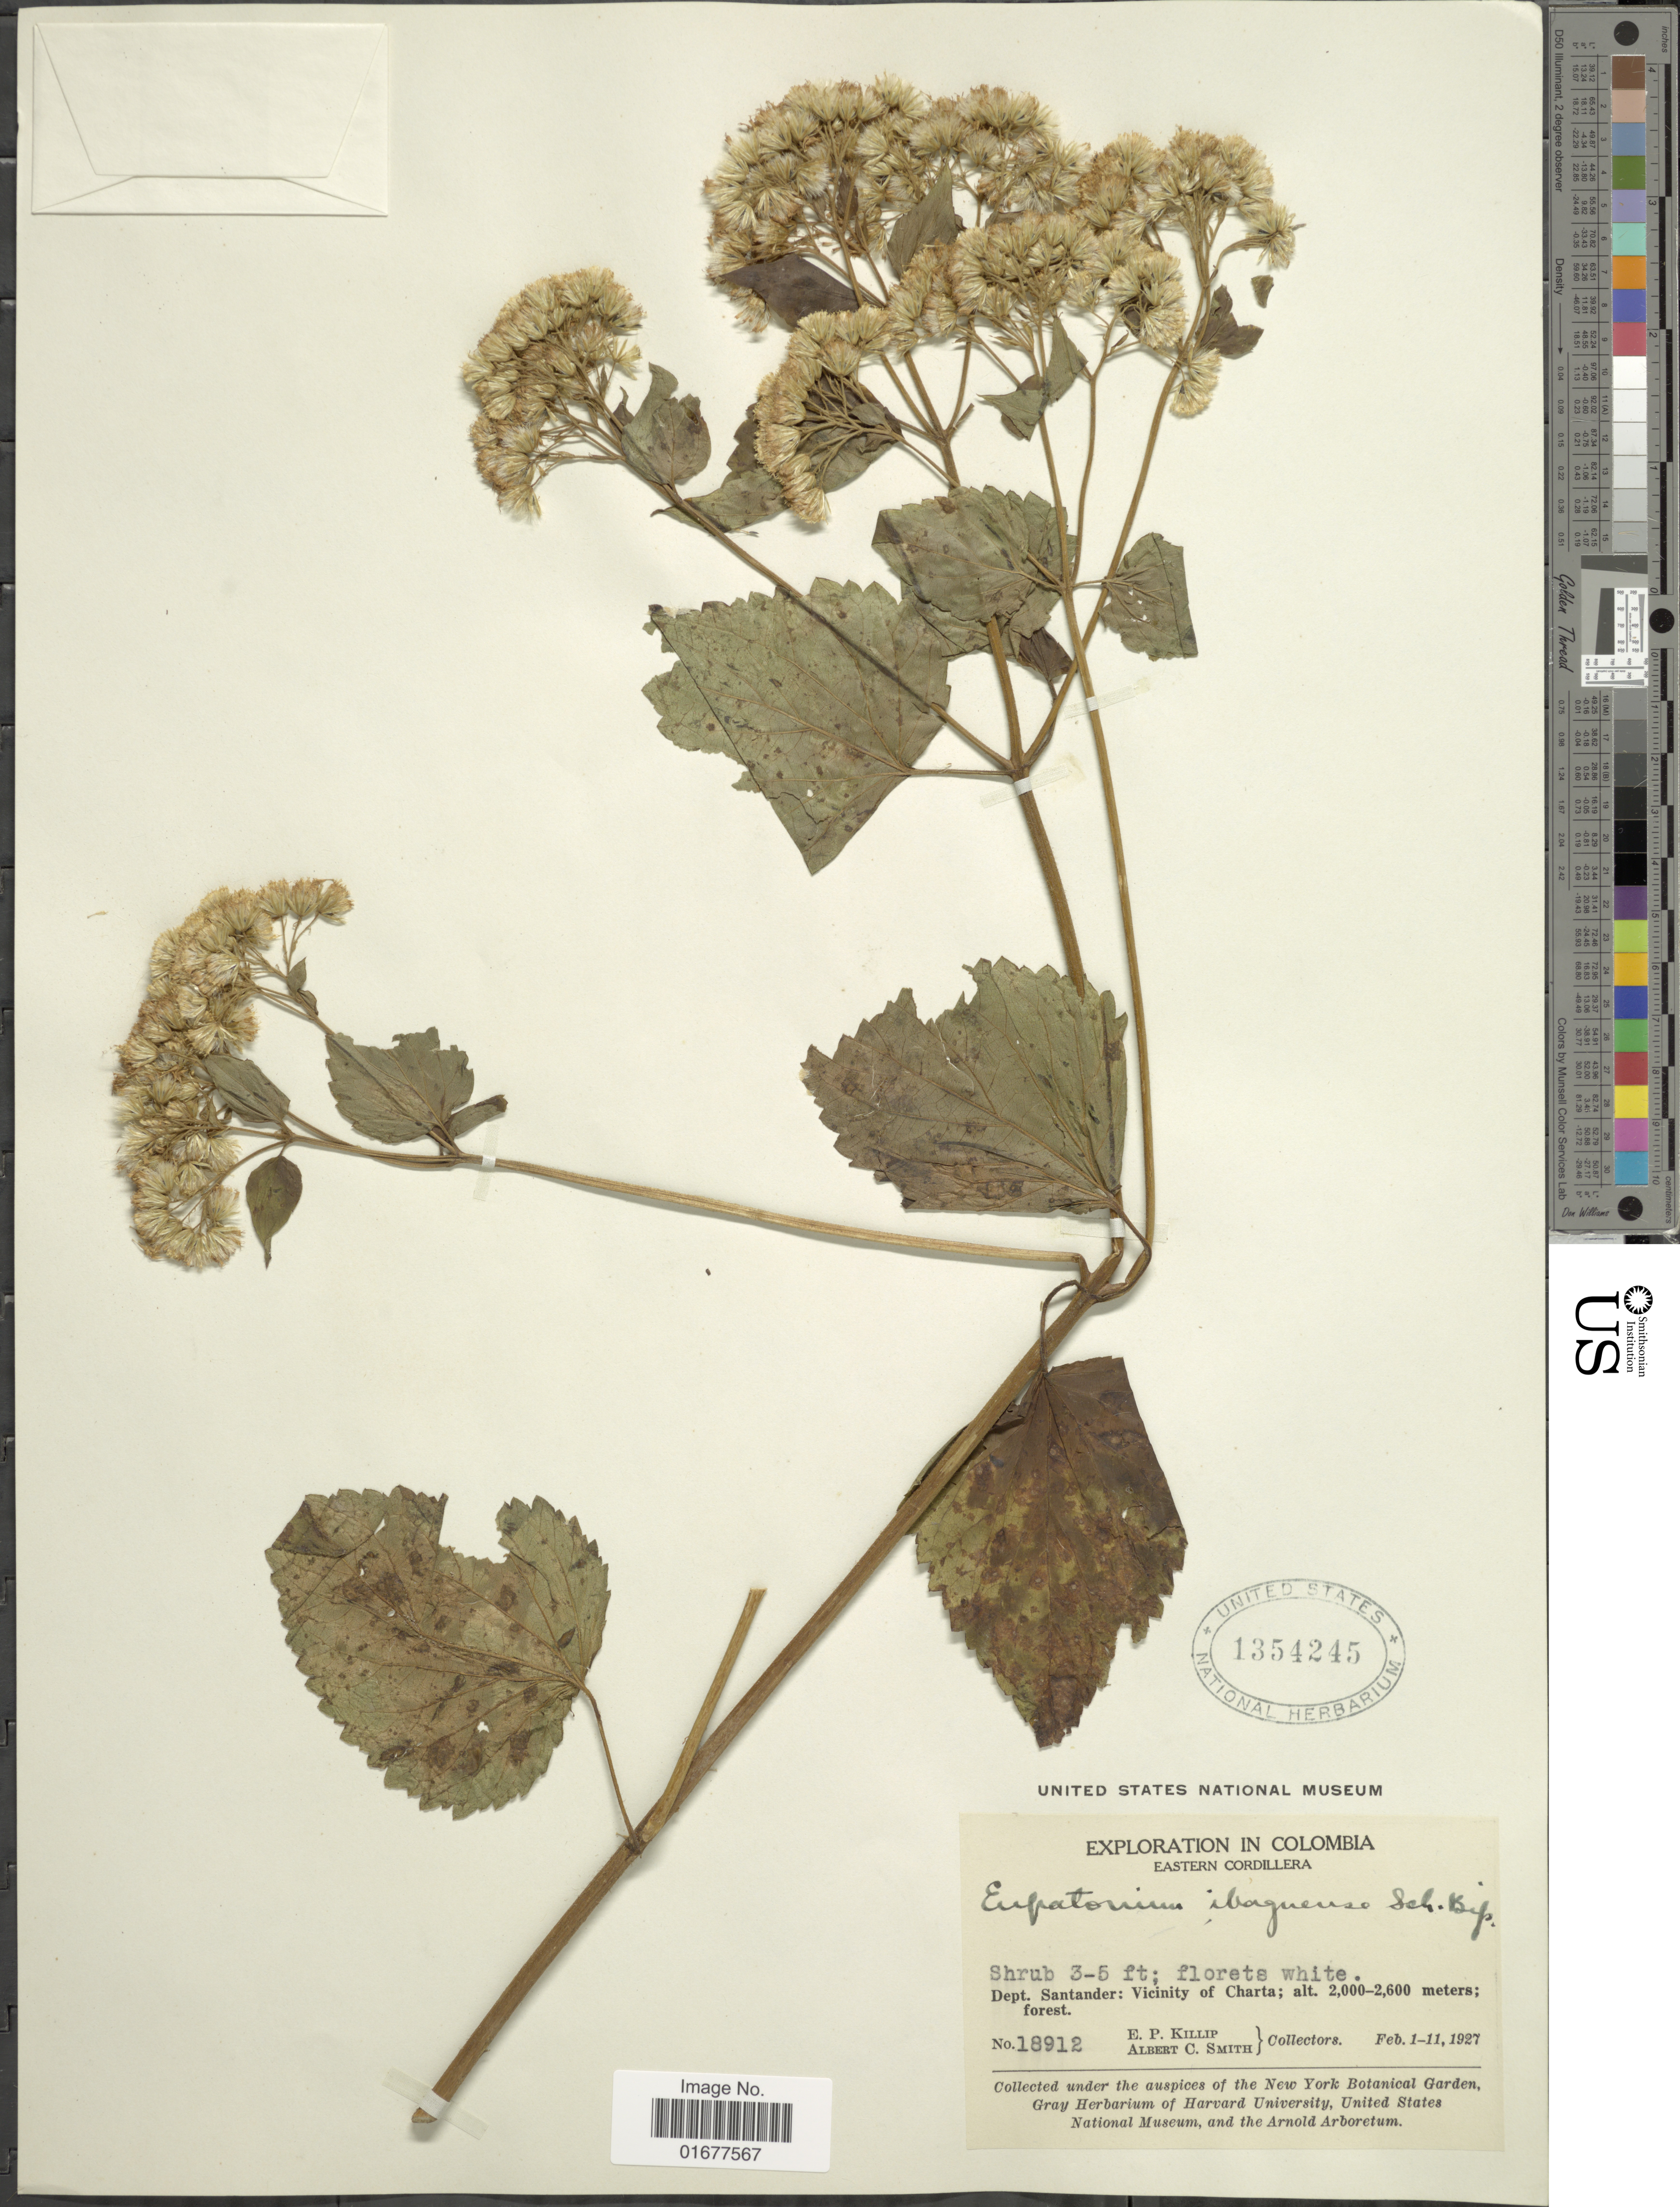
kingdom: Plantae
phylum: Tracheophyta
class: Magnoliopsida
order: Asterales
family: Asteraceae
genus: Ageratina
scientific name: Ageratina sodiroi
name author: (Hieron.) R.M. King & H. Rob.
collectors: E. P. Killip & A. C. Smith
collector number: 18912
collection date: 1927-02-01/1927-02-11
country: Colombia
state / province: Santander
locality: Eastern Cordillera, Vicinity of Charta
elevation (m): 2000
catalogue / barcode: US 1354245